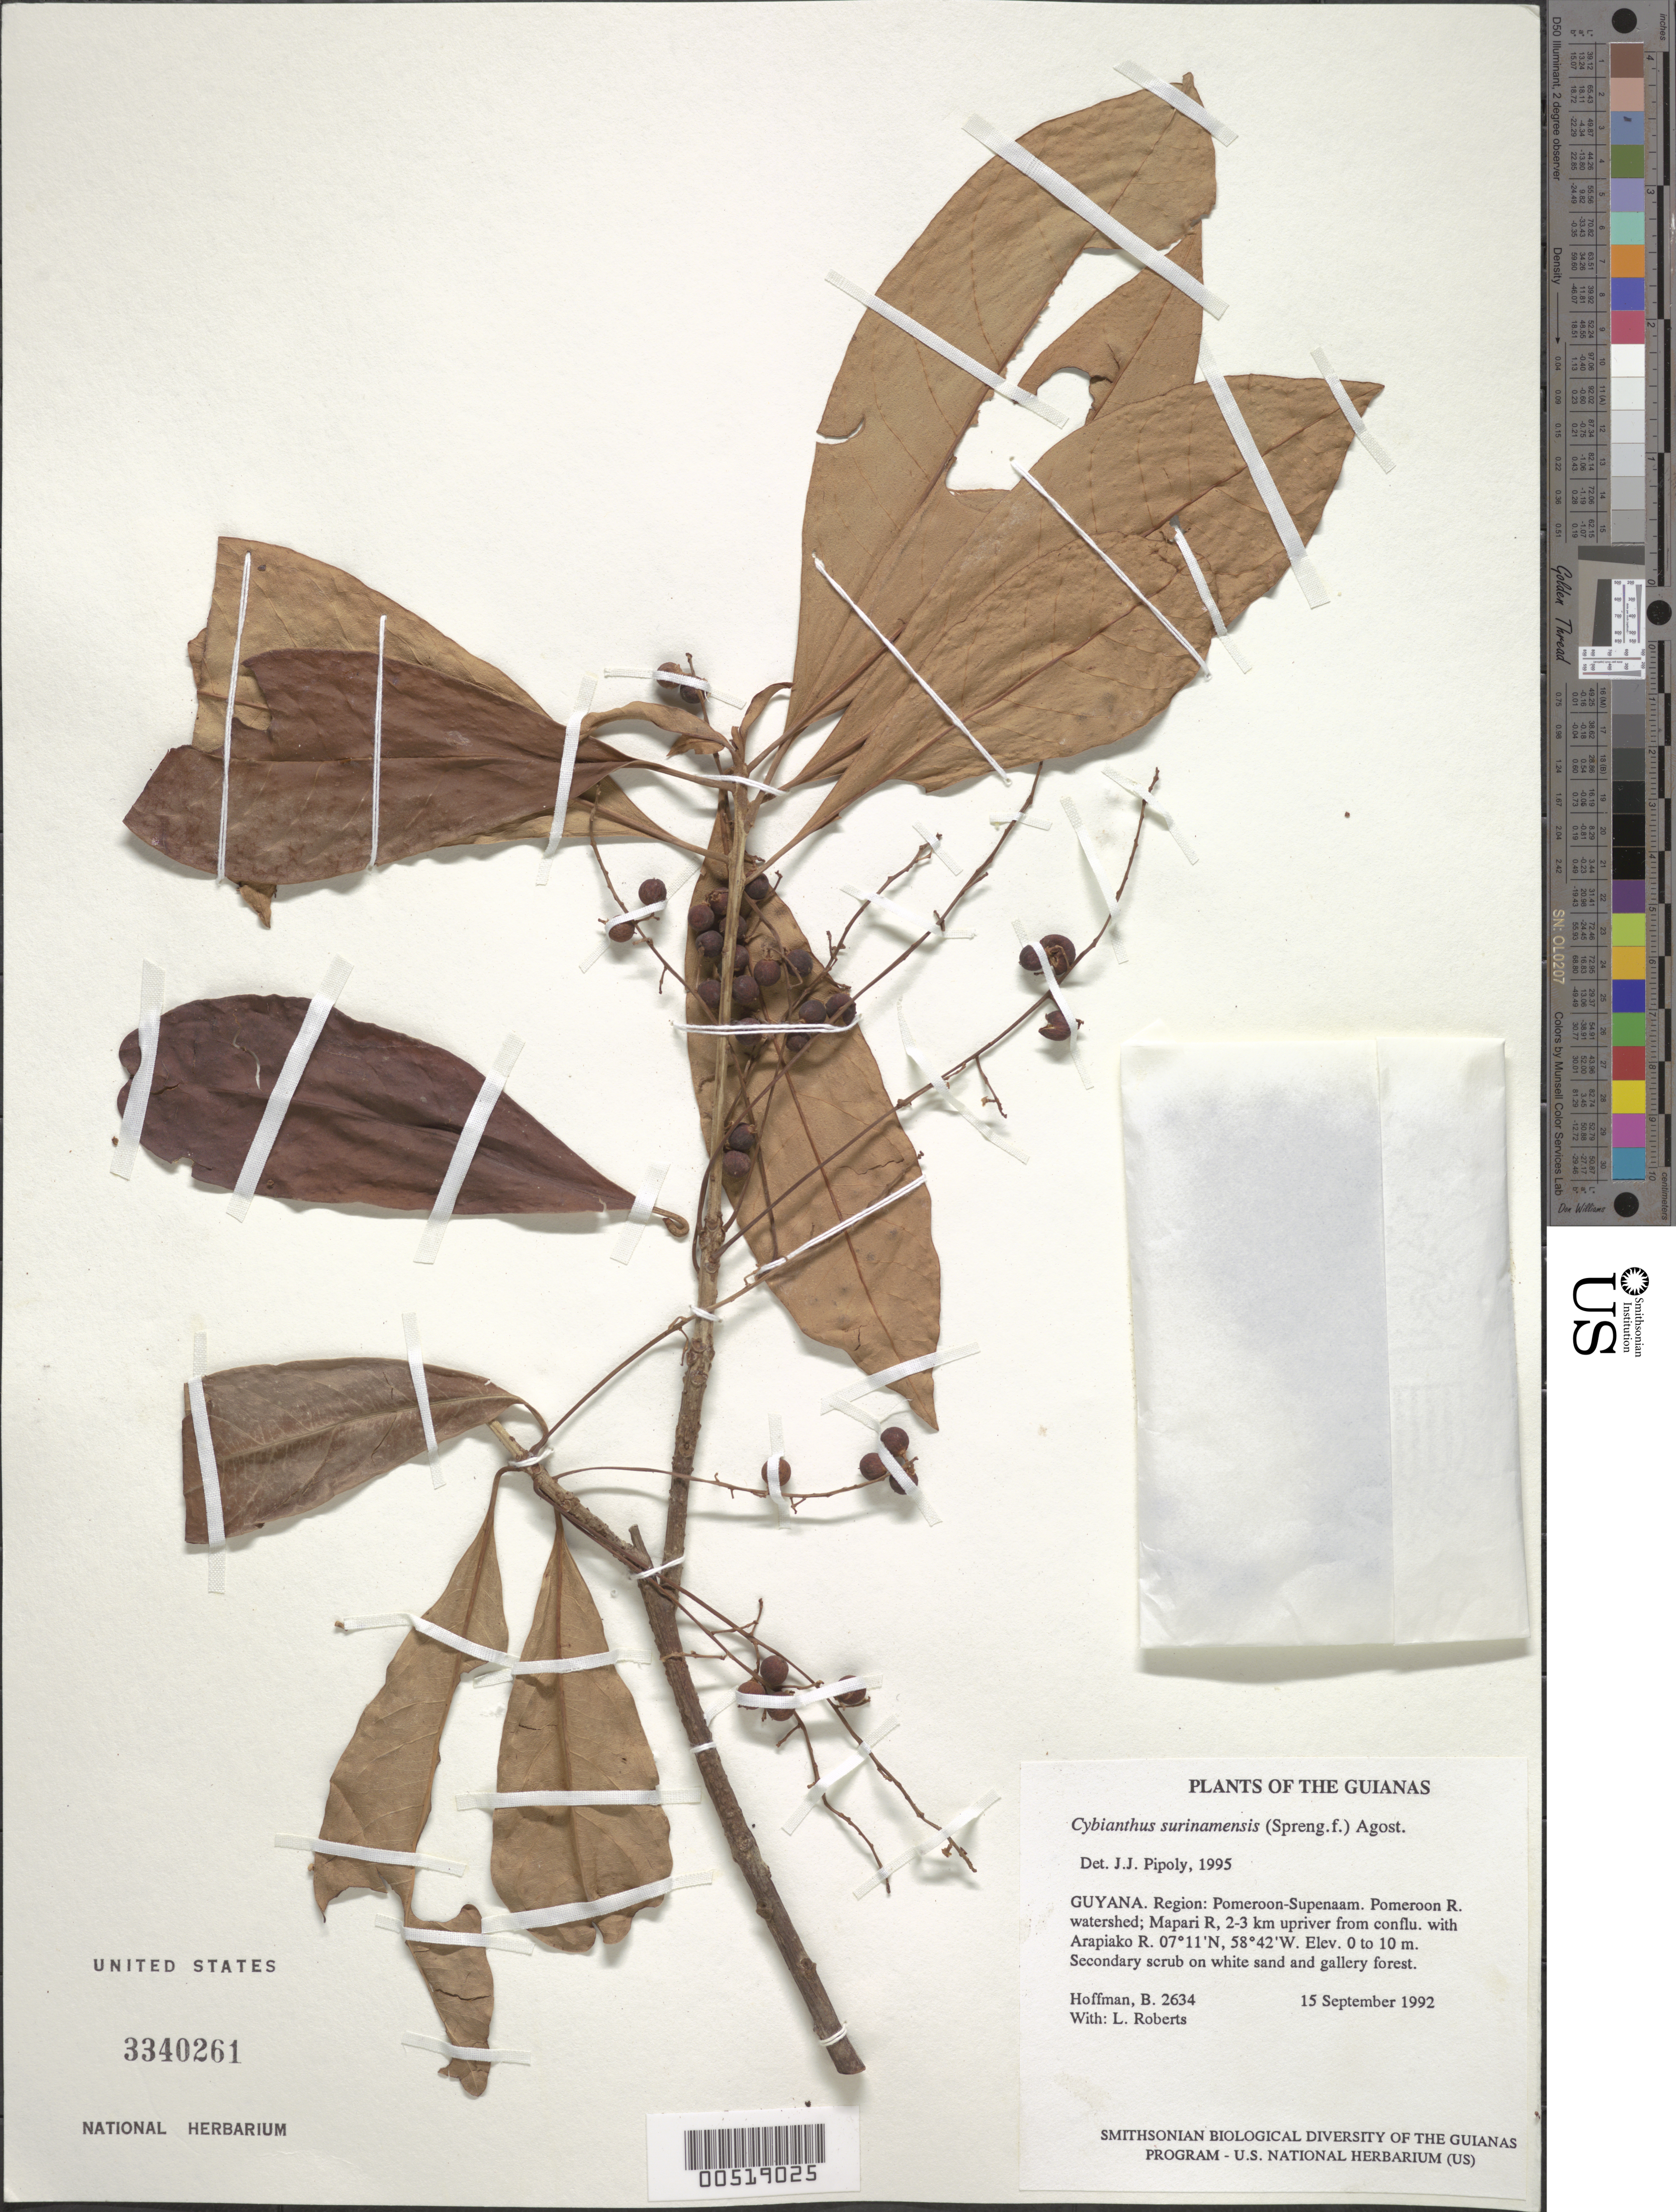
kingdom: Plantae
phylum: Tracheophyta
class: Magnoliopsida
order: Ericales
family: Primulaceae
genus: Cybianthus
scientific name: Cybianthus surinamensis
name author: (Spreng.) G. Agostini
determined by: Pipoly, J. J., III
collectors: B. Hoffman & L. Roberts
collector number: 2634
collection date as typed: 15 September 1992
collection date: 1992-09-15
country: Guyana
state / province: Pomeroon-Supenaam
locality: Pomeroon River watershed; Mapari River, 2-3 km upriver from confluence with Arapiako River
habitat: Secondary scrub on white sand and gallery forest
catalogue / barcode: US 3340261